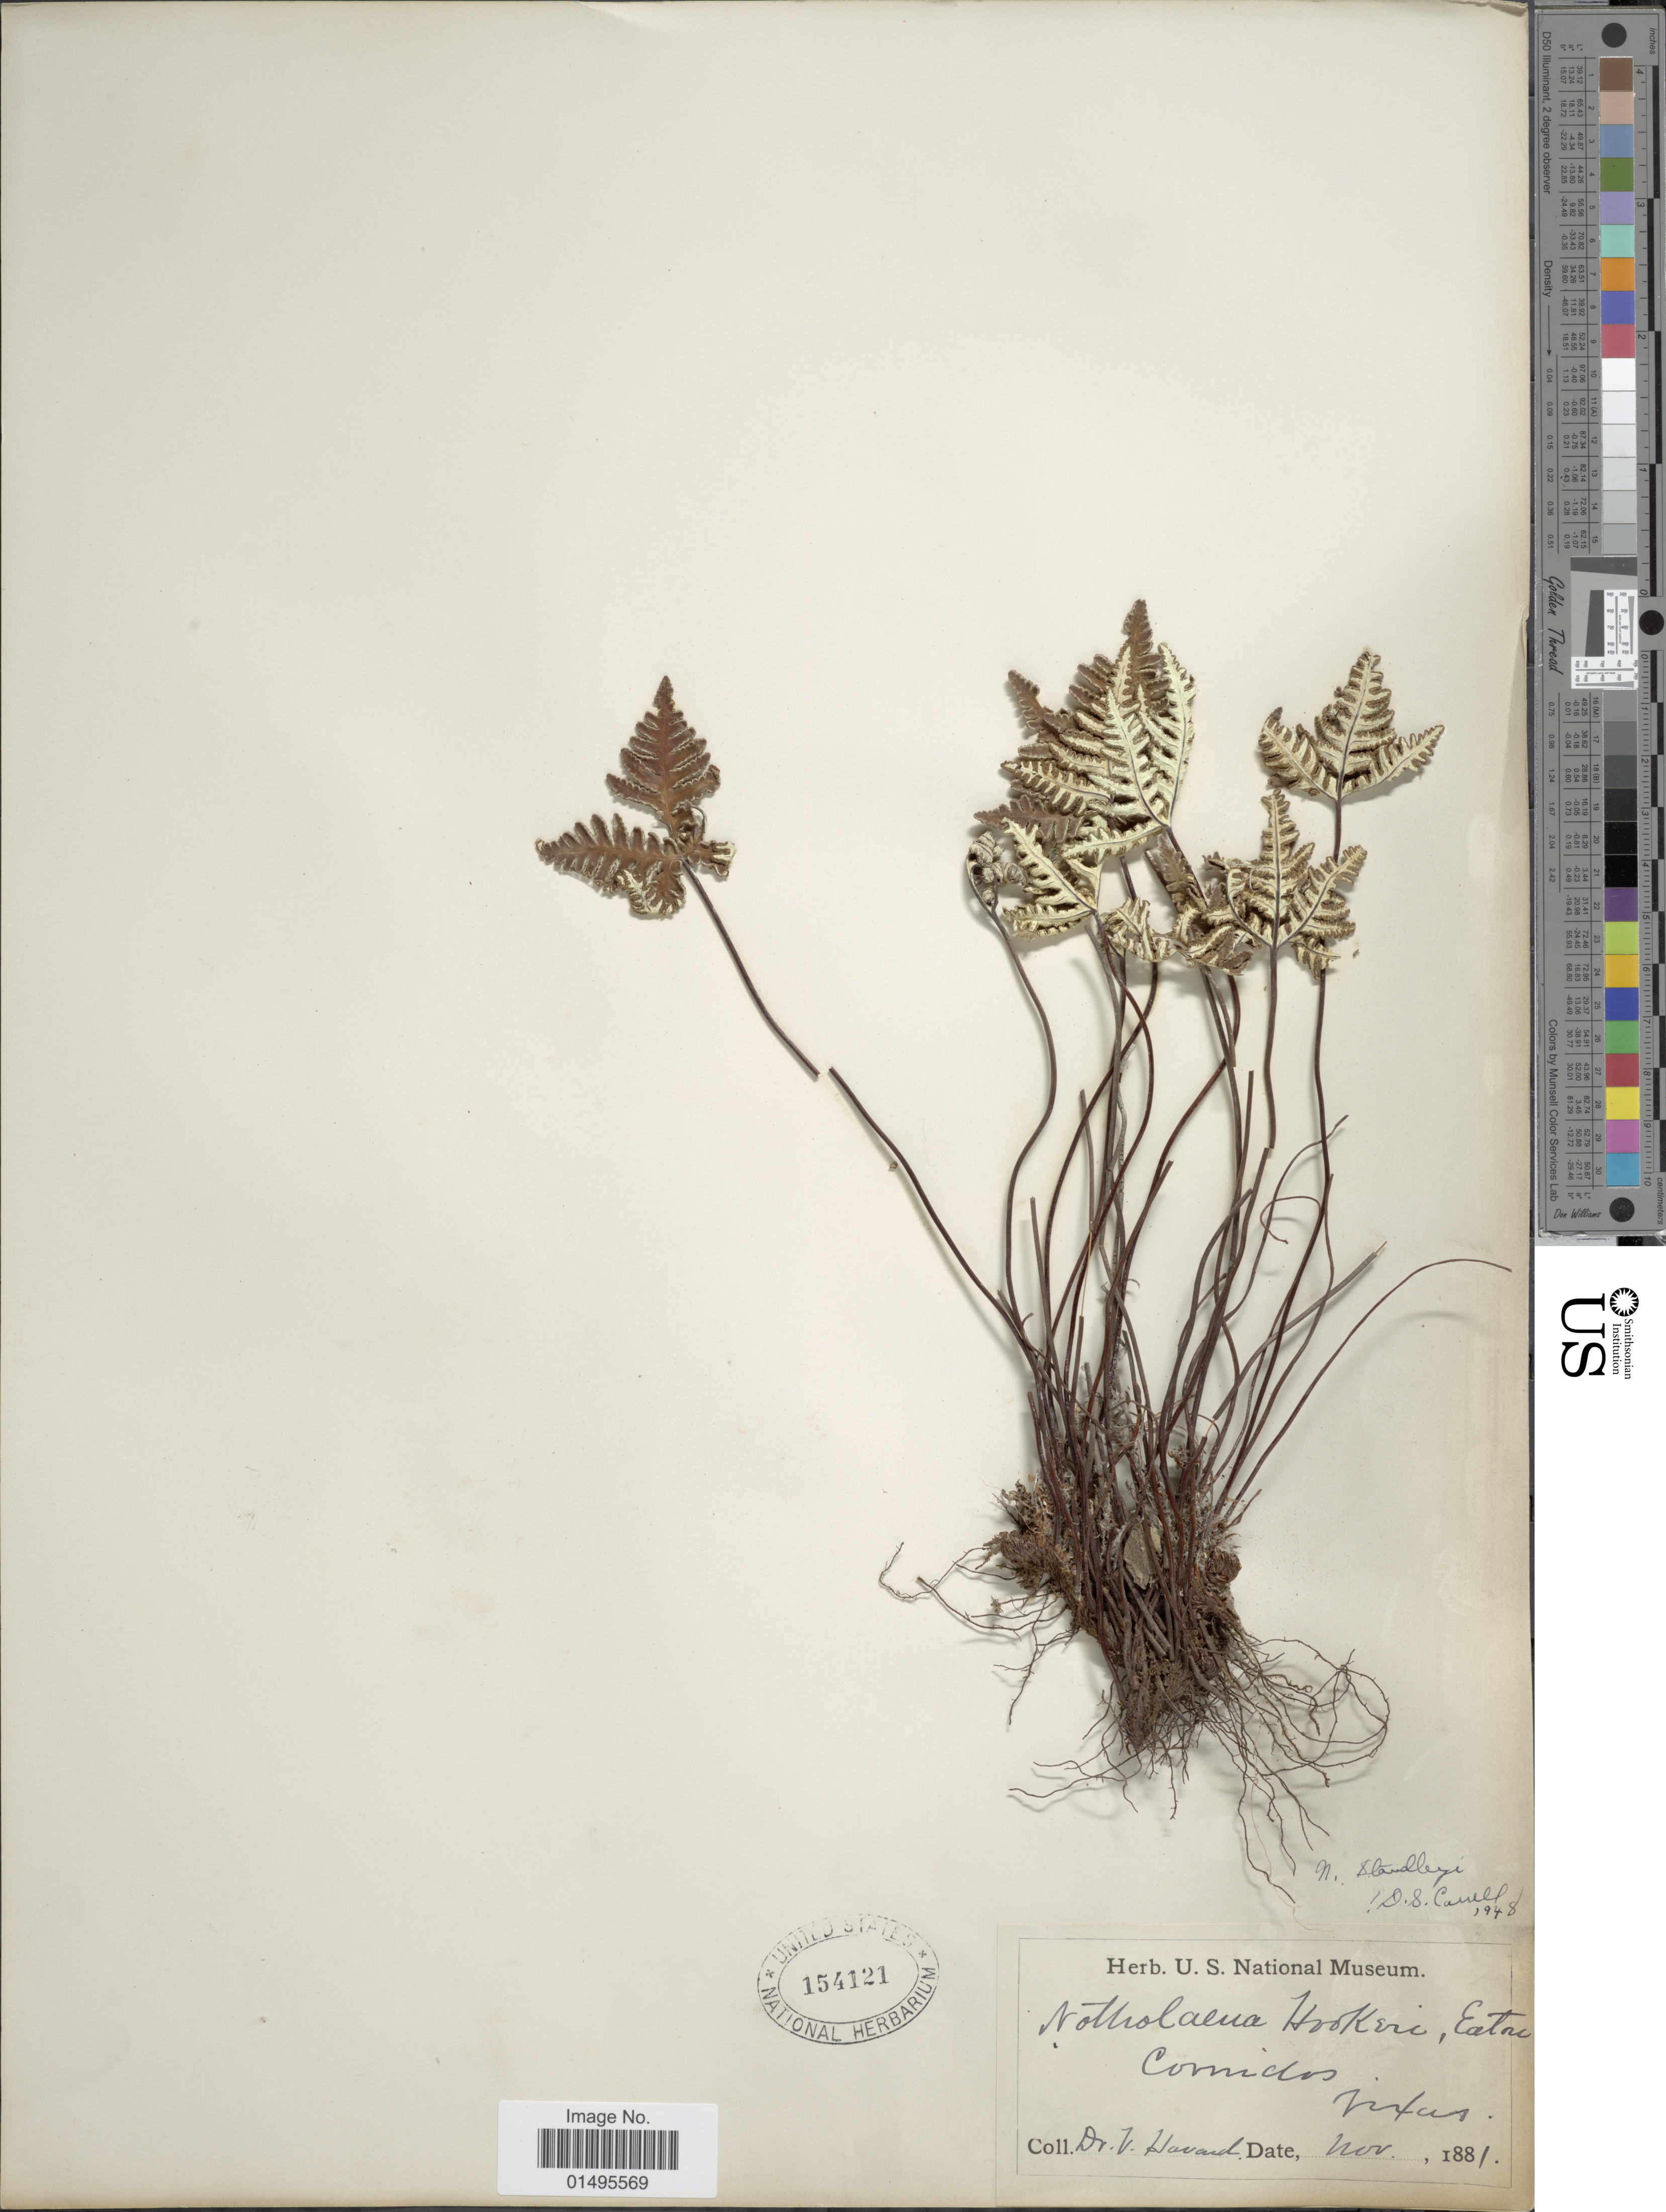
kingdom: Plantae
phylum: Tracheophyta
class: Polypodiopsida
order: Polypodiales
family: Pteridaceae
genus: Notholaena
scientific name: Notholaena standleyi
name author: Maxon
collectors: V. Havard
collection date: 1881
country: United States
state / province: Texas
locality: Comidos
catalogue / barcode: US 154121